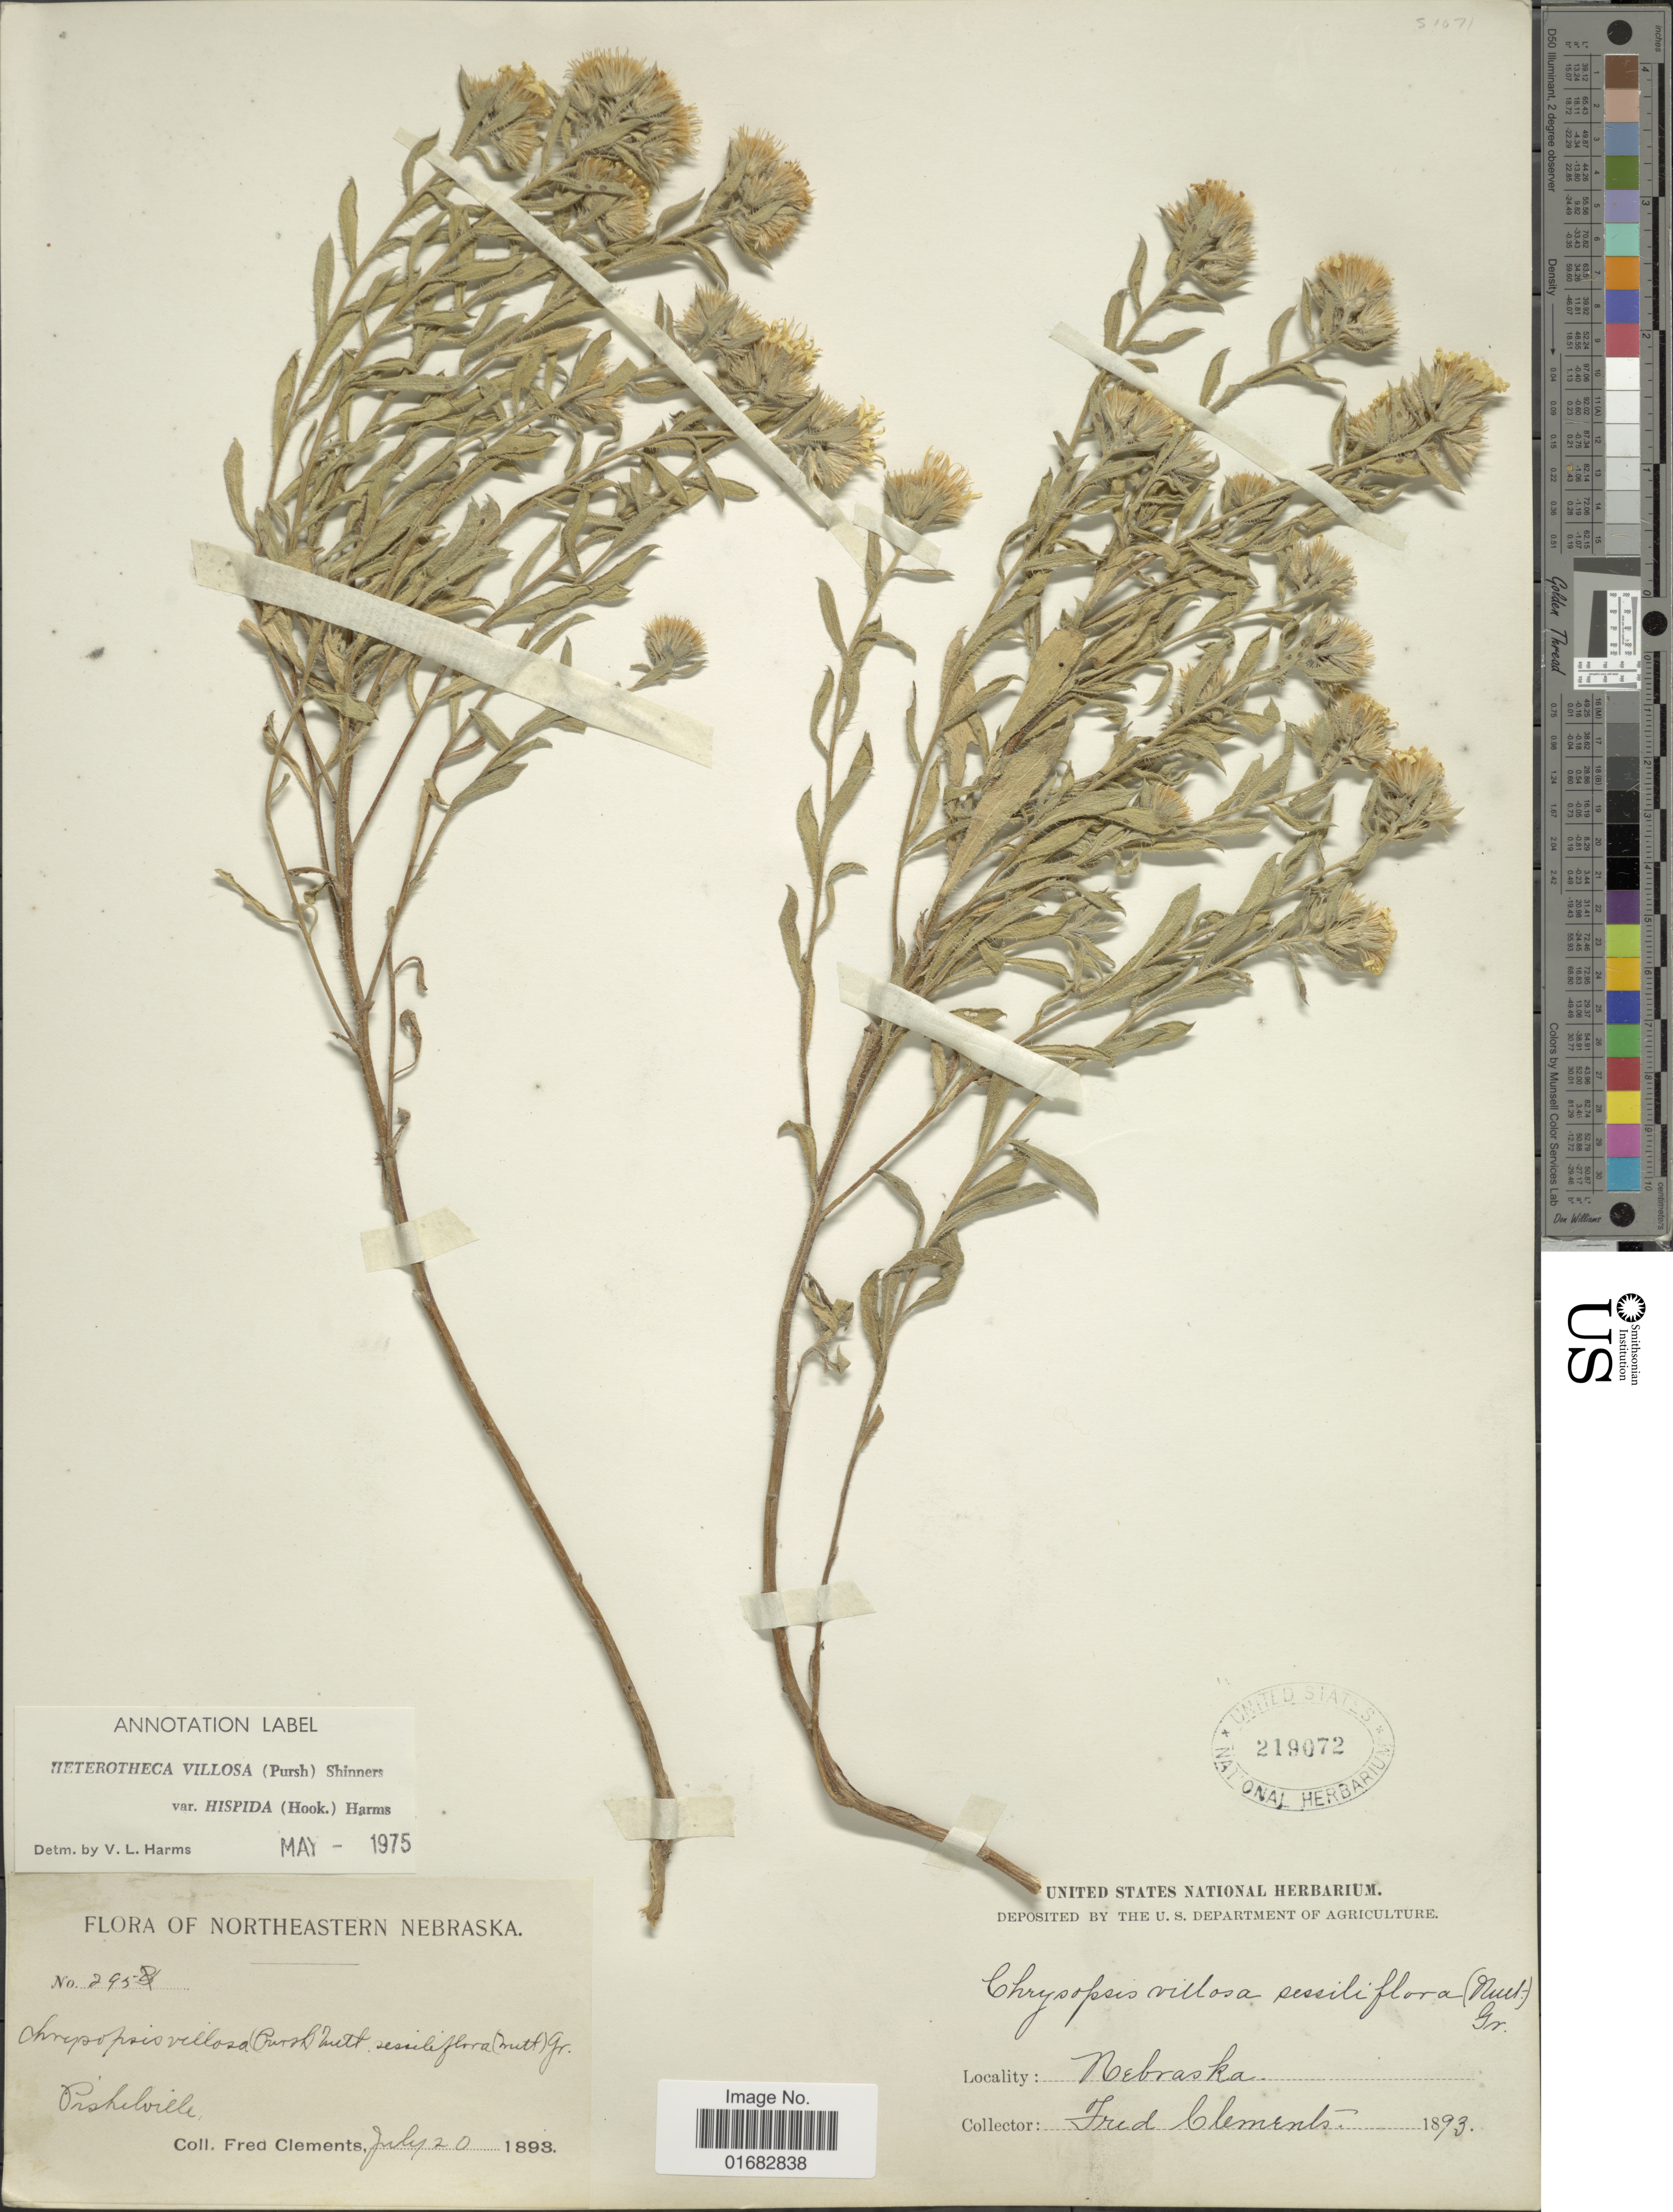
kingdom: Plantae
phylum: Tracheophyta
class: Magnoliopsida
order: Asterales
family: Asteraceae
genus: Heterotheca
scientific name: Heterotheca villosa var. hispida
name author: (Hook.) V.L. Harms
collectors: F. E. Clements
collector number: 295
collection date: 1893-07-20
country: United States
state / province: Nebraska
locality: Northeastern Nebraska, Pishiville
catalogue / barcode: US 219072